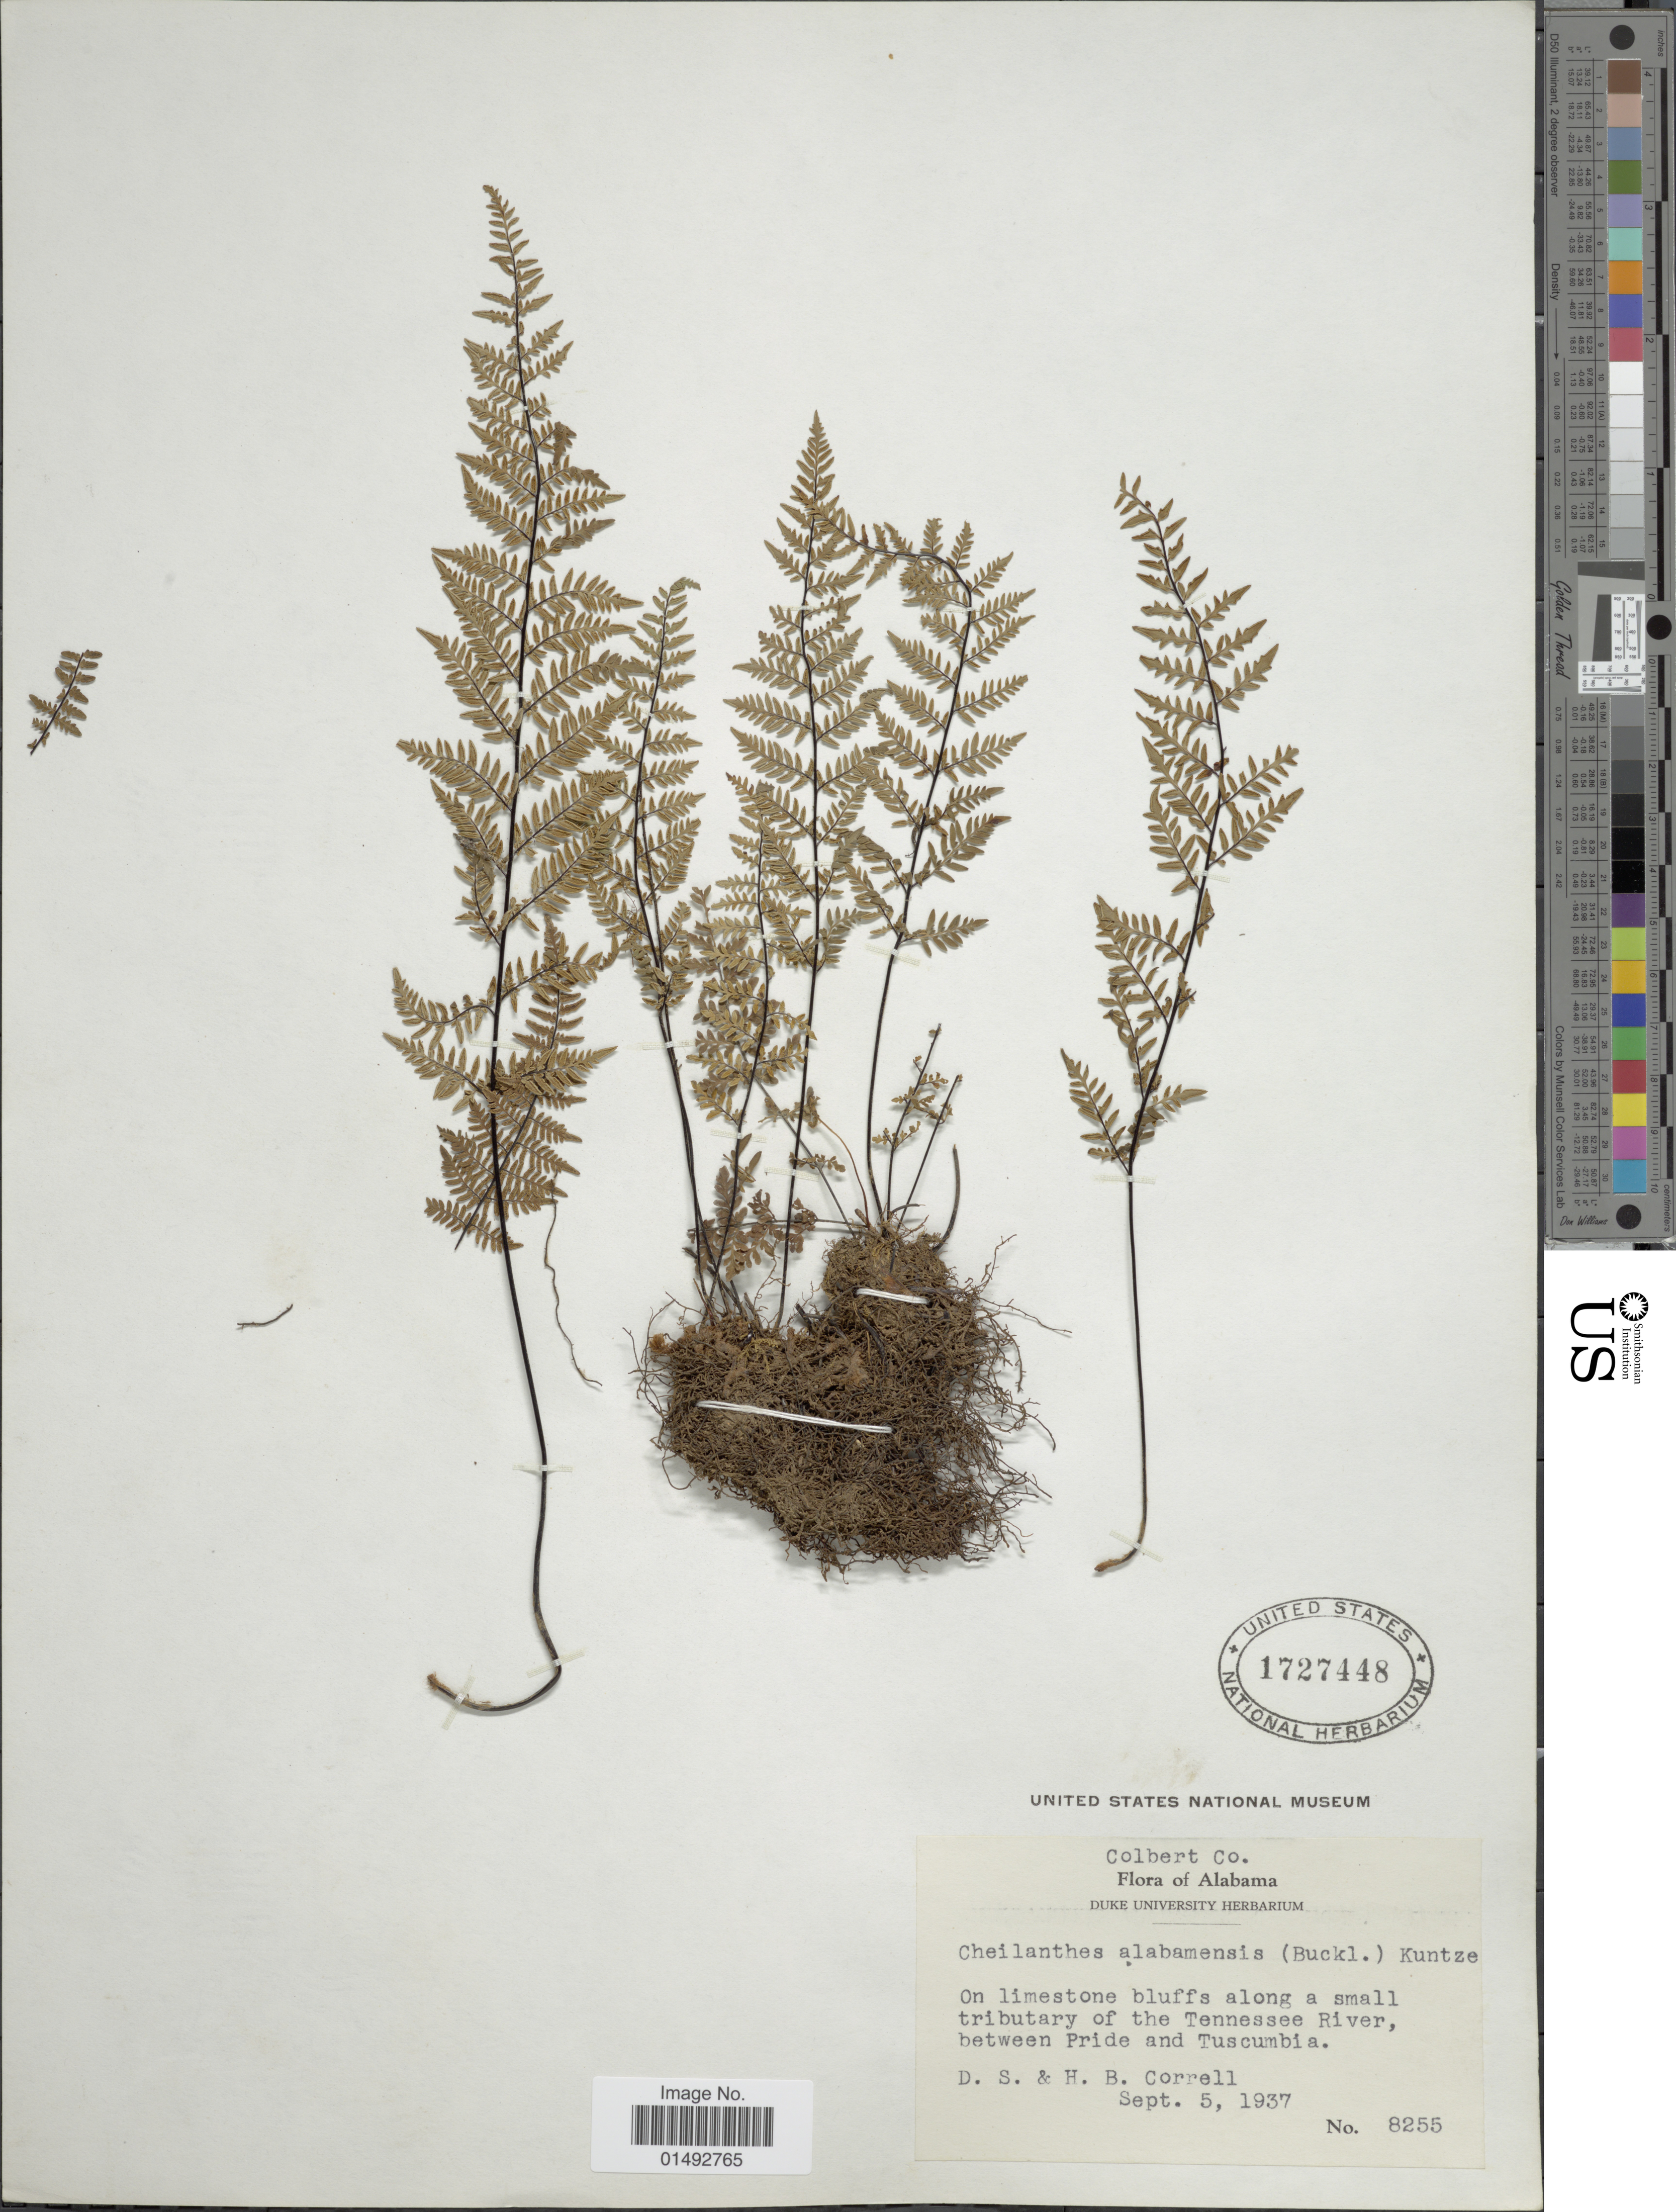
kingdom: Plantae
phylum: Tracheophyta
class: Polypodiopsida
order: Polypodiales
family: Pteridaceae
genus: Myriopteris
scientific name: Myriopteris alabamensis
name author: (Buckley) Grusz & Windham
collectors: D. S. Correll & H. Correll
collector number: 8255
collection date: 1937-09-05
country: United States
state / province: Alabama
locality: Colbert Co. On limestone bluffs along a small tributary of the Tennessee River, between Pride and Tuscumbia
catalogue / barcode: US 1727448